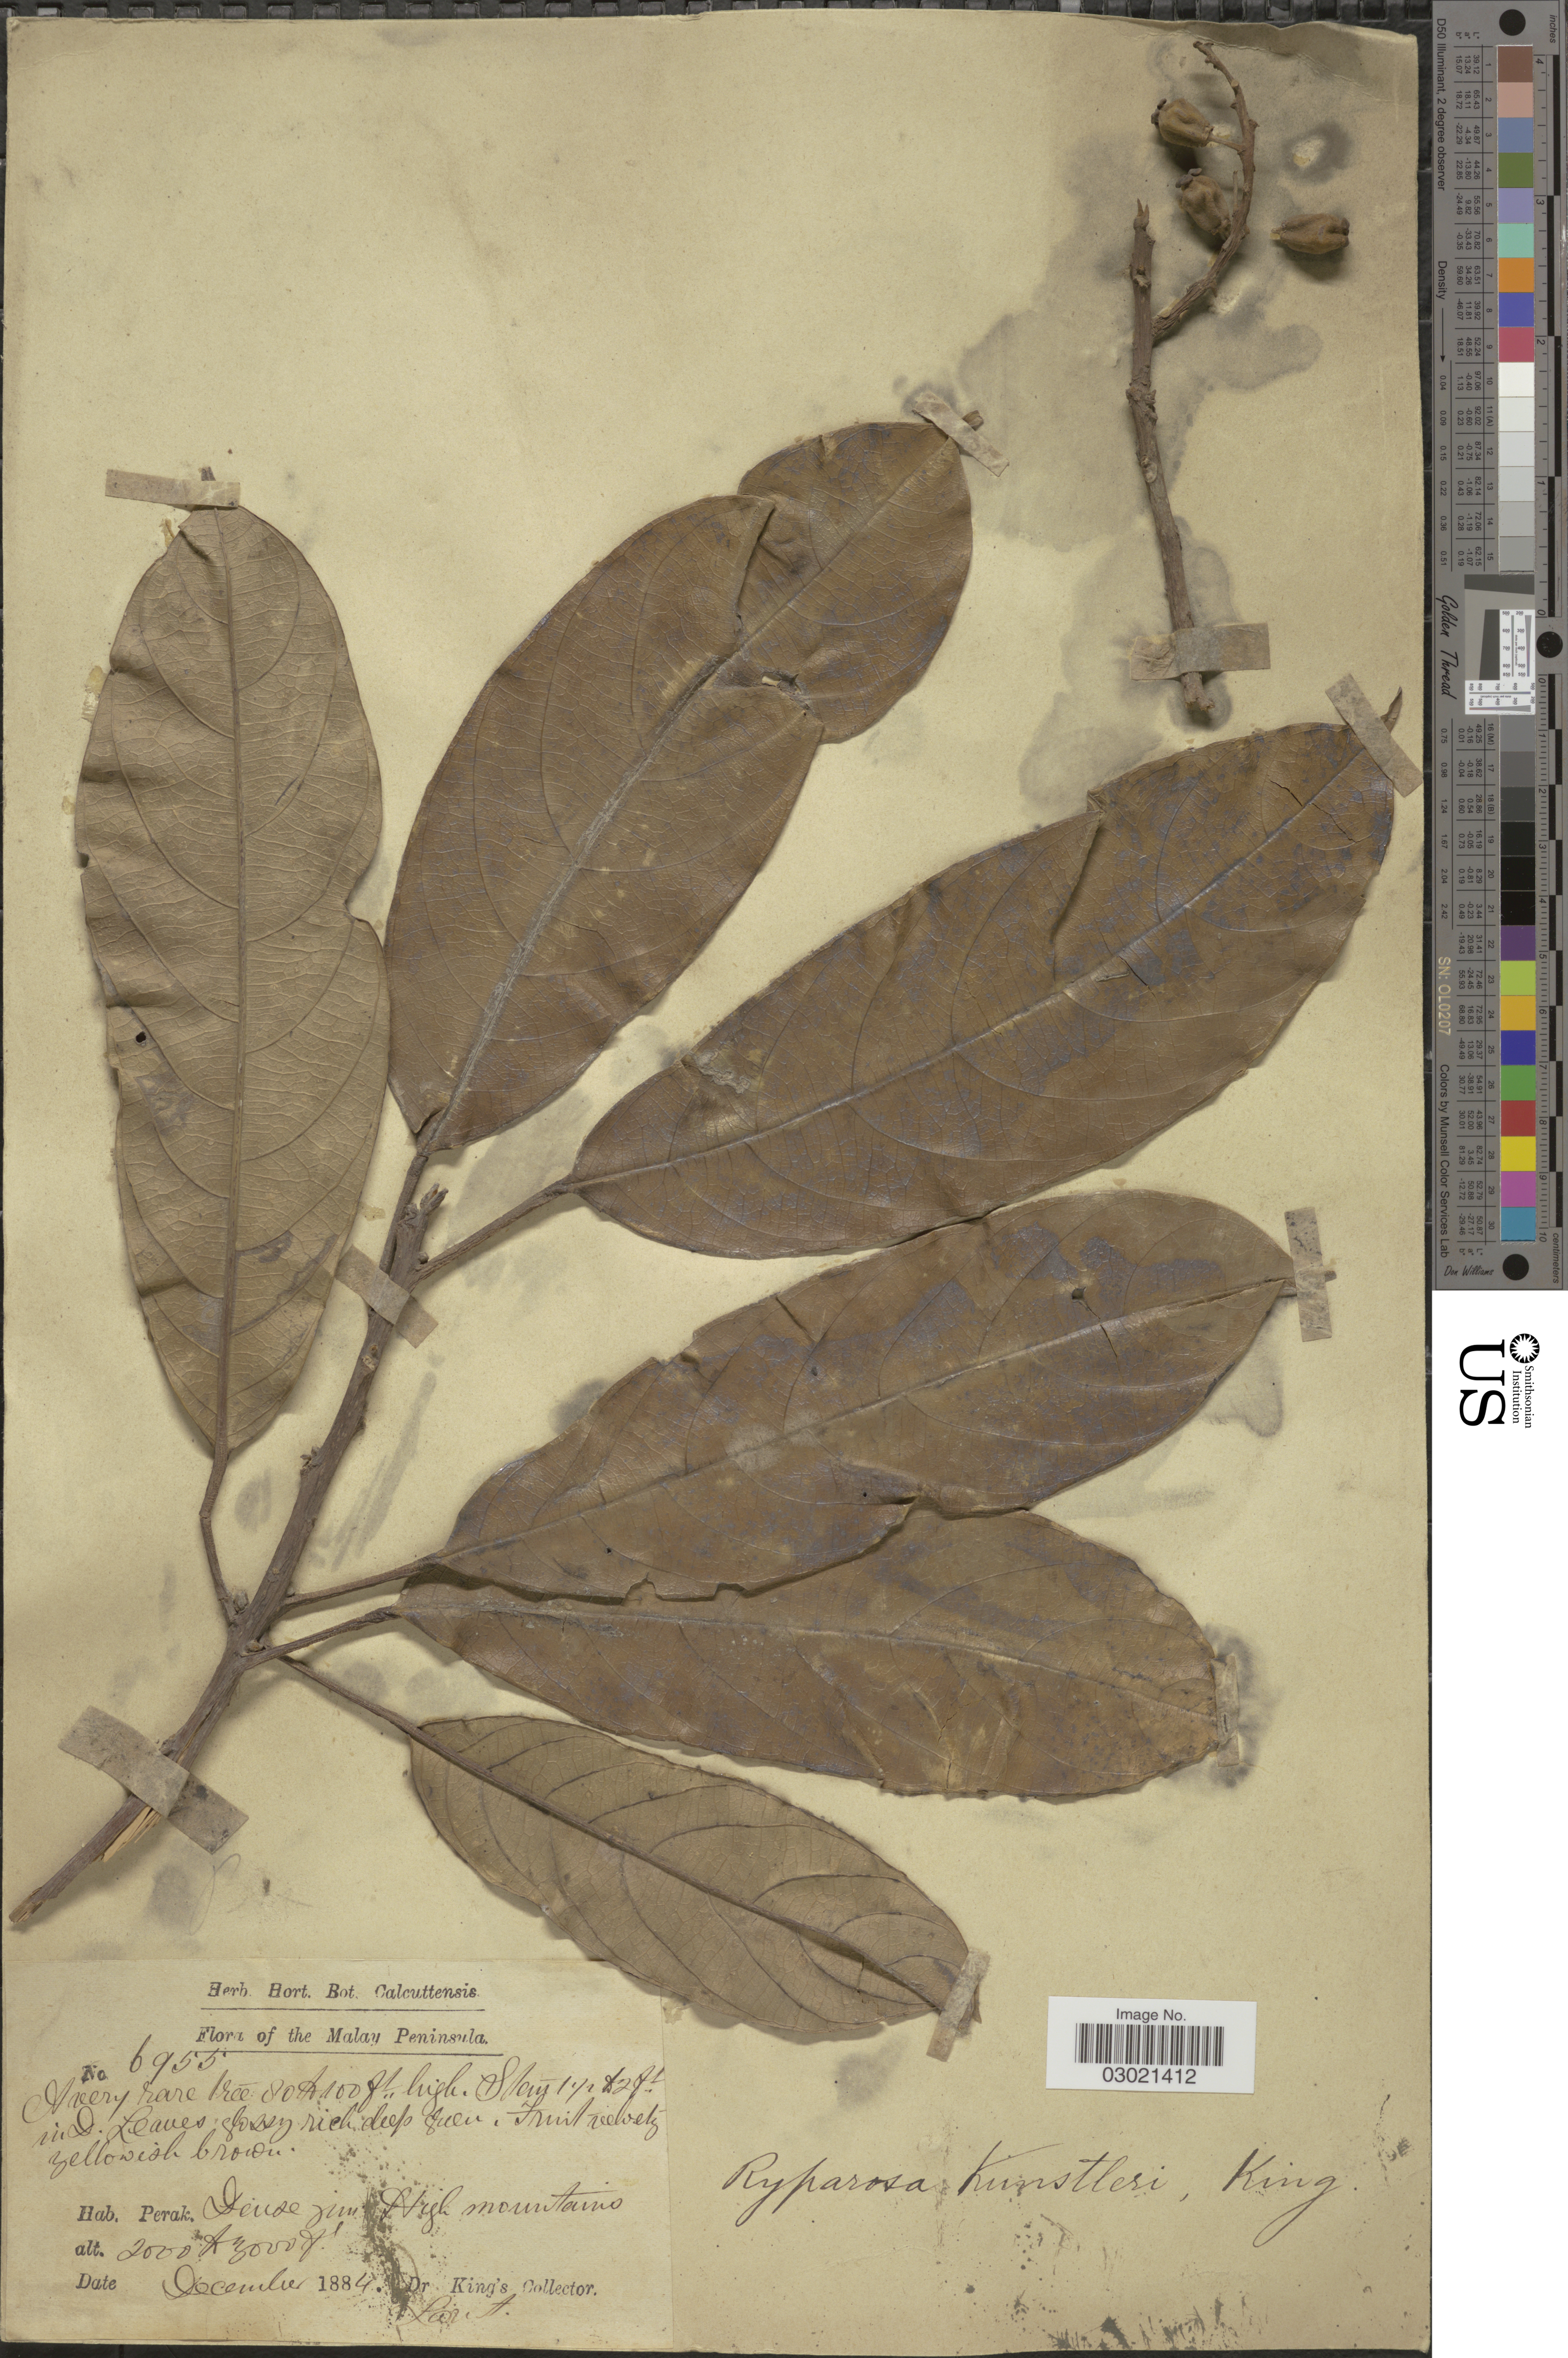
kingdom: Plantae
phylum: Tracheophyta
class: Magnoliopsida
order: Malpighiales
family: Achariaceae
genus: Ryparosa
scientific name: Ryparosa kunstleri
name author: R.M. King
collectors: Dr. King's collector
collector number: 6955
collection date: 1884-12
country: Malaysia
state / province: Perak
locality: Malay Archipelago.